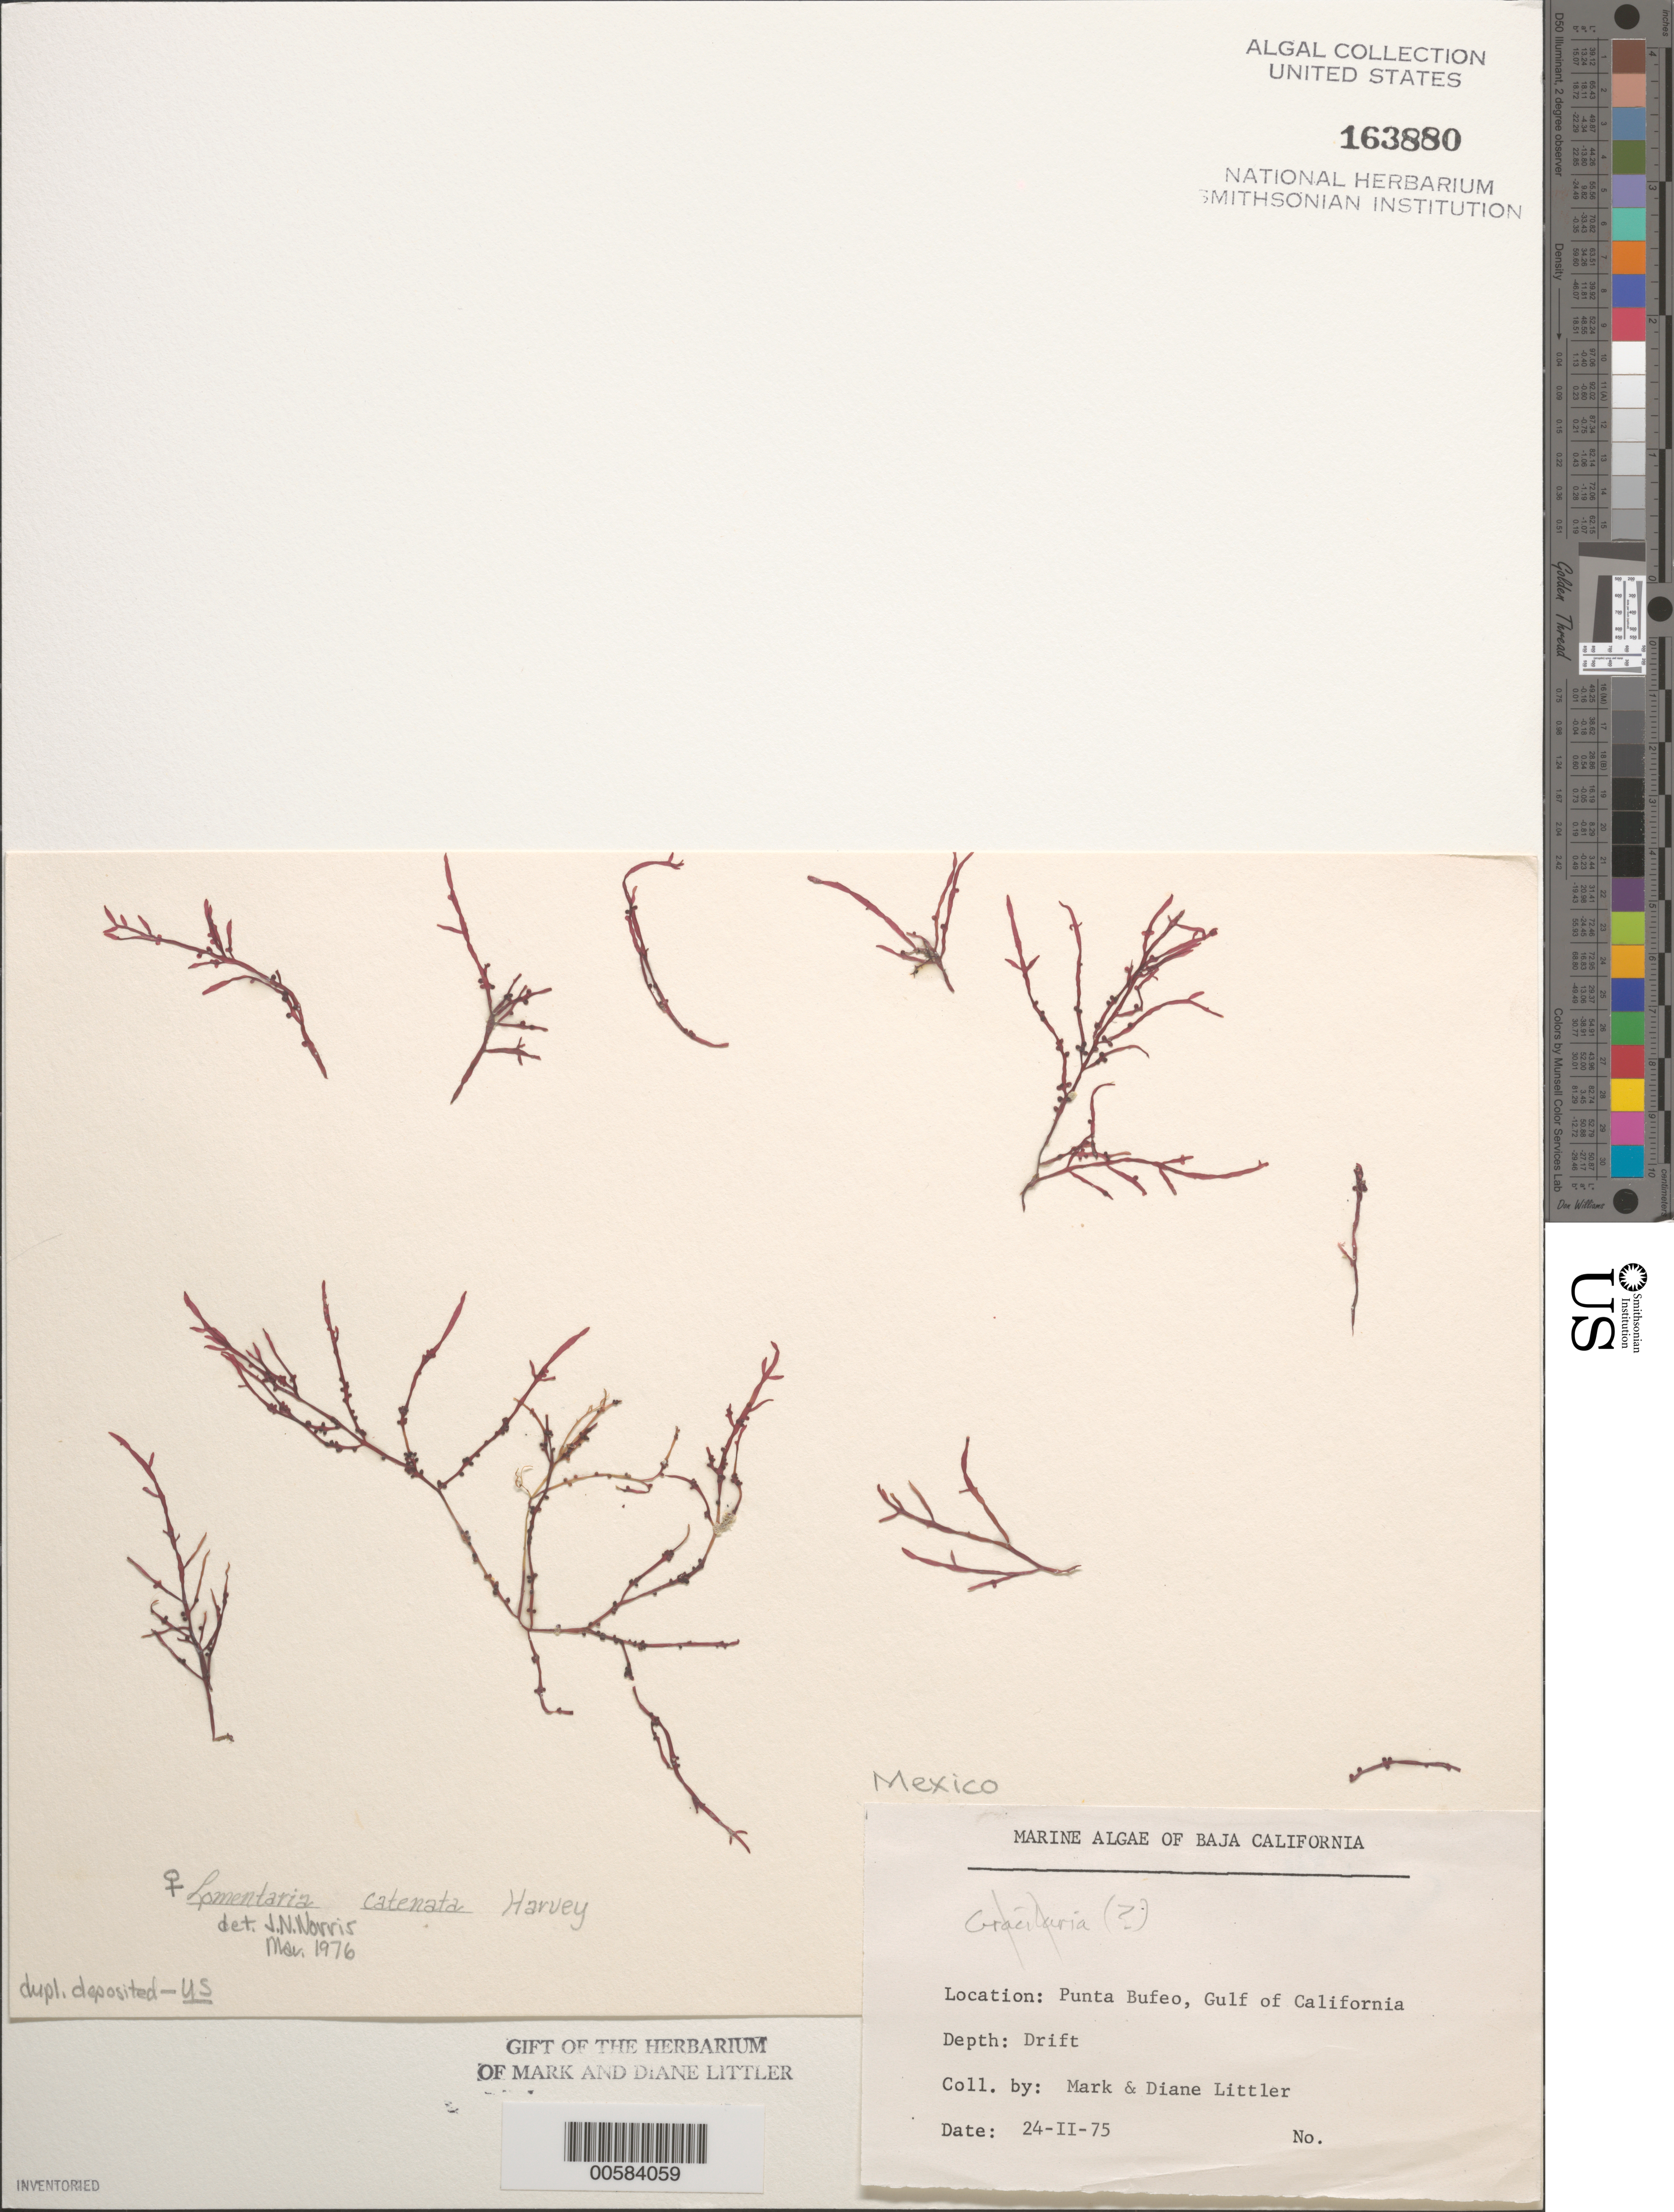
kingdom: Plantae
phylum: Rhodophyta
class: Florideophyceae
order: Rhodymeniales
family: Lomentariaceae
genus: Fushitsunagia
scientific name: Fushitsunagia catenata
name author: (Harv.) Filloramo & G.W. Saunders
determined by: Algae name updating Project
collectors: M. M. Littler & D. S. Littler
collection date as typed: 24 Feb 1975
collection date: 1975-02-24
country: Mexico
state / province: Baja California Norte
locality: Punta Bufeo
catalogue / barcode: US 163880